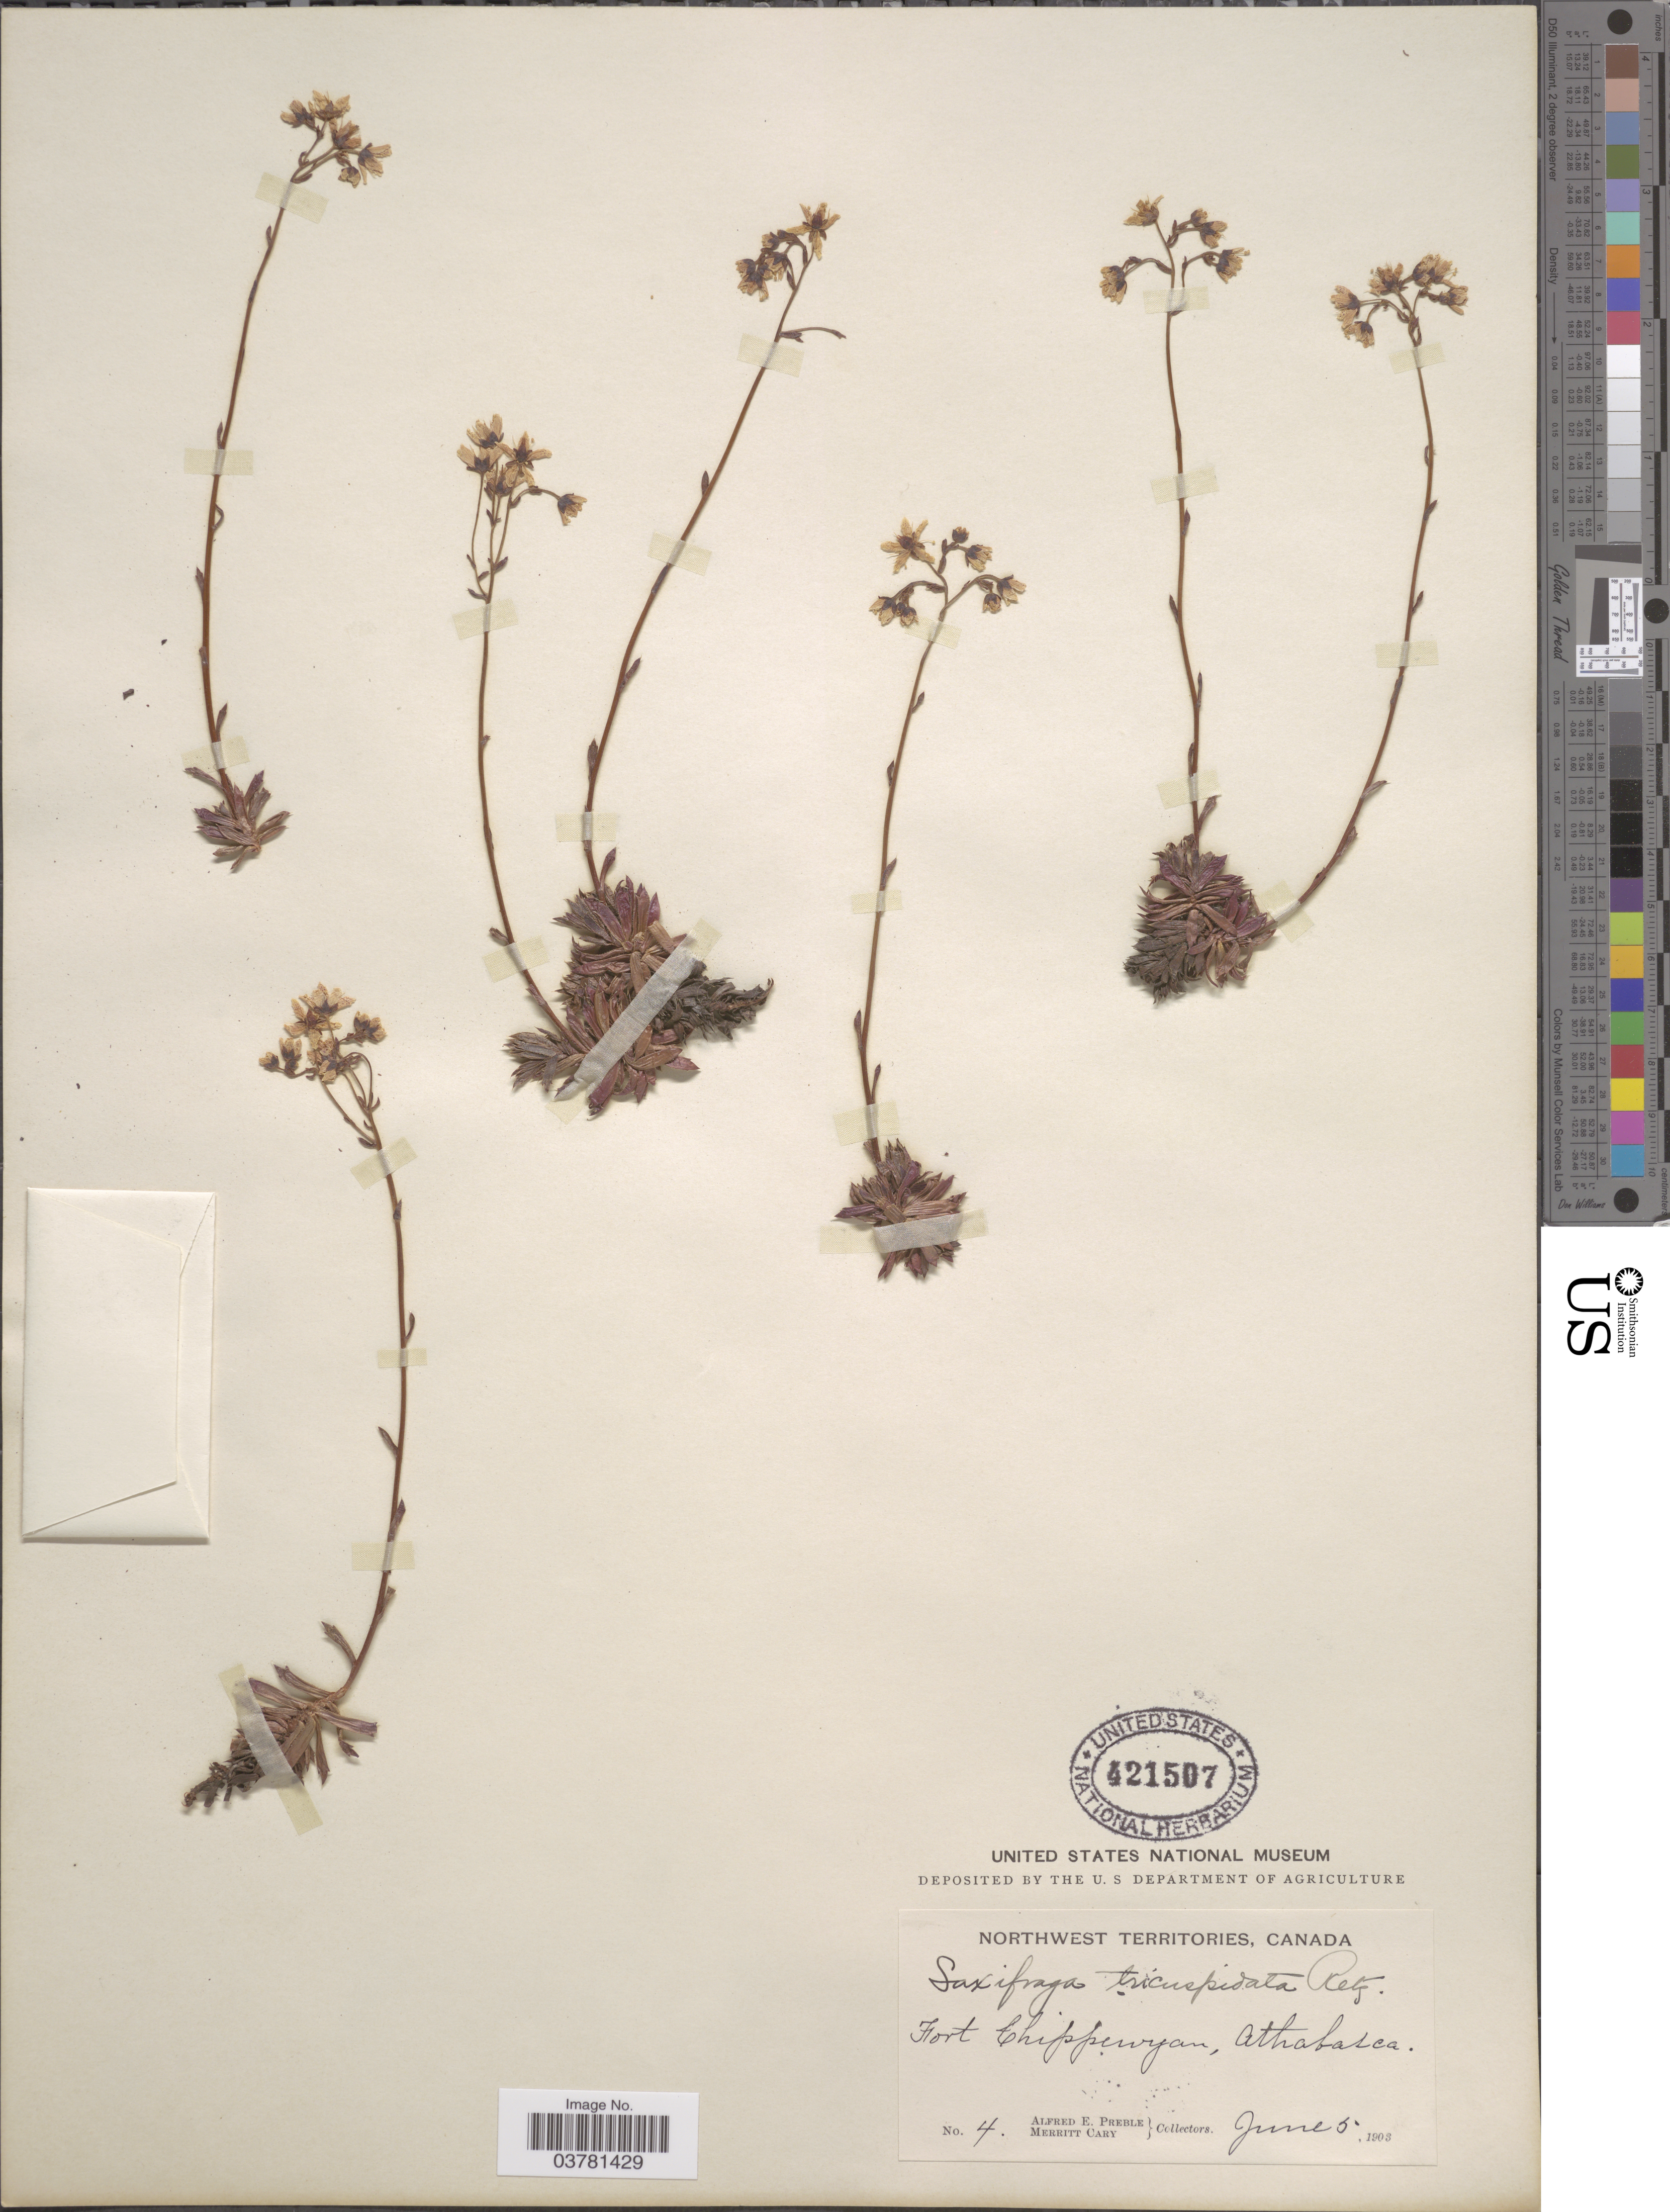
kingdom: Plantae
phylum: Tracheophyta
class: Magnoliopsida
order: Saxifragales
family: Saxifragaceae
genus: Saxifraga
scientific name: Saxifraga tricuspidata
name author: Rottb.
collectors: A. Preble & M. Cary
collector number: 4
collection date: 1903-06-05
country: Canada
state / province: Northwest Territories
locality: Fort Chippewyan, Athabasca.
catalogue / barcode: US 421507